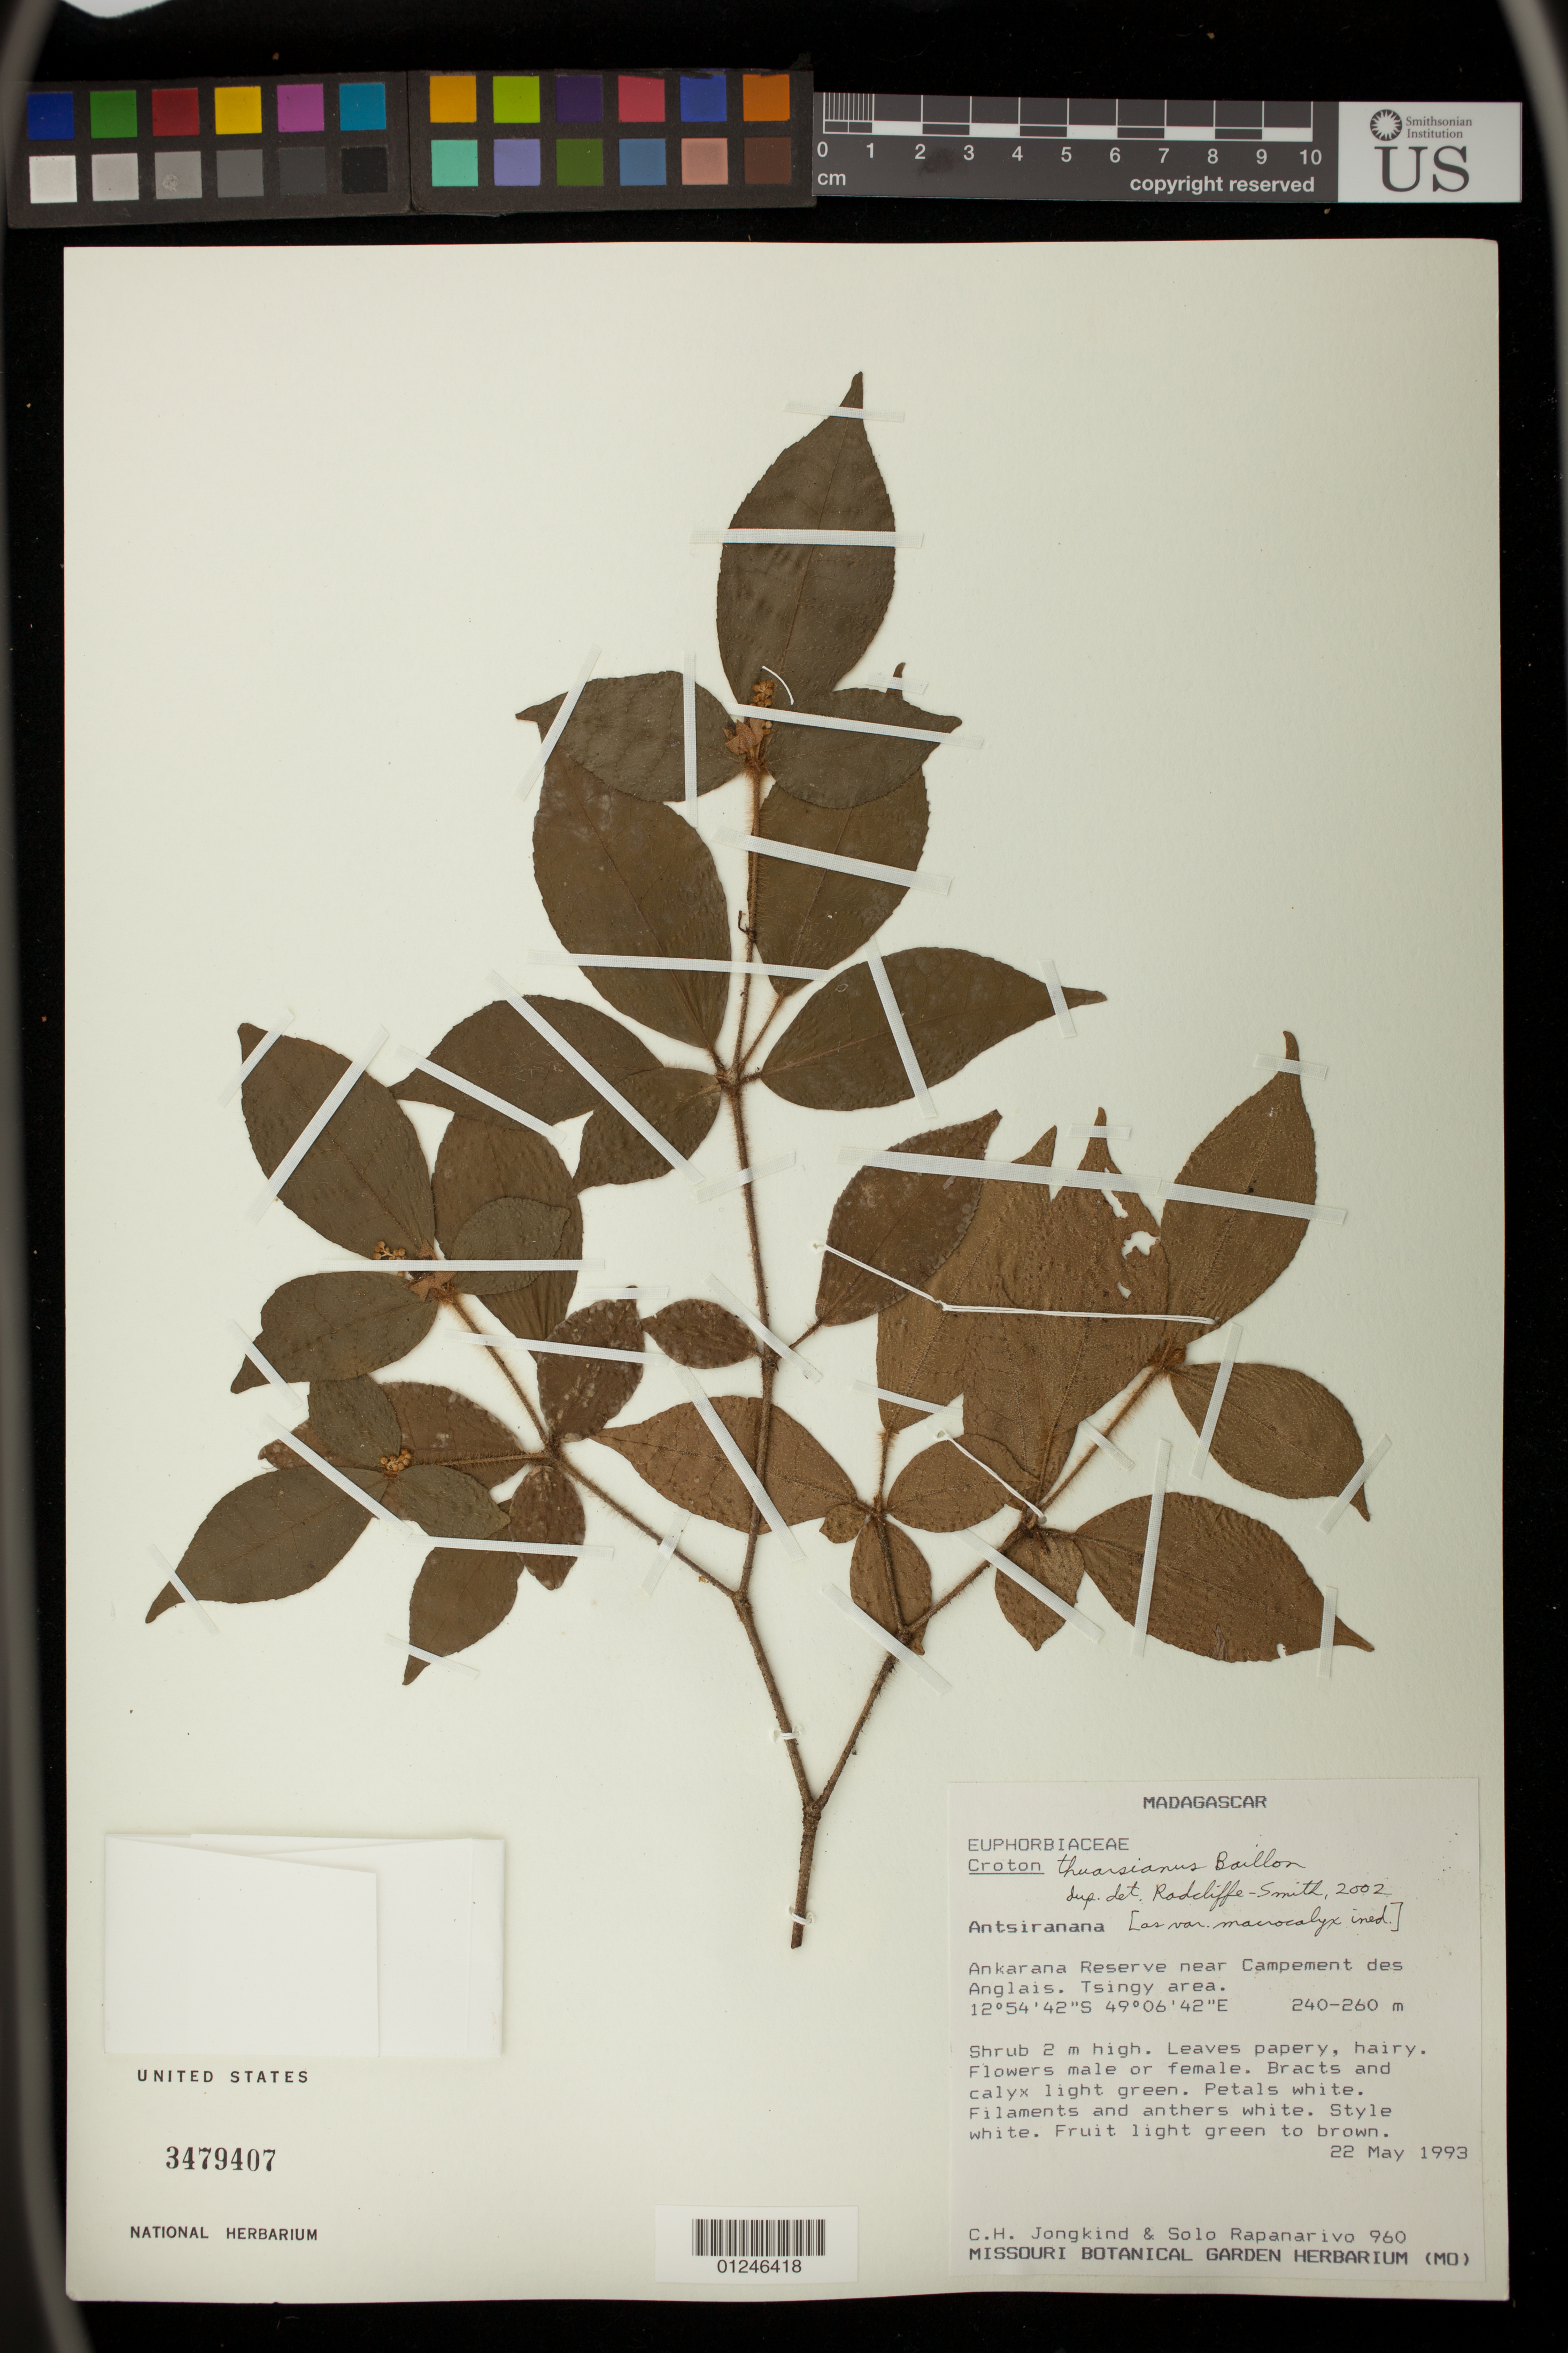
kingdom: Plantae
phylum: Tracheophyta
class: Magnoliopsida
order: Malpighiales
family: Euphorbiaceae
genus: Croton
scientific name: Croton thouarsianus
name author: Baill.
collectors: C. C. Jongkind & S. Rapanarivo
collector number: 960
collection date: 1993-05-22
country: Madagascar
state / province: Diana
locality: Antsiranana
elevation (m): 240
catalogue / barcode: US 3479407